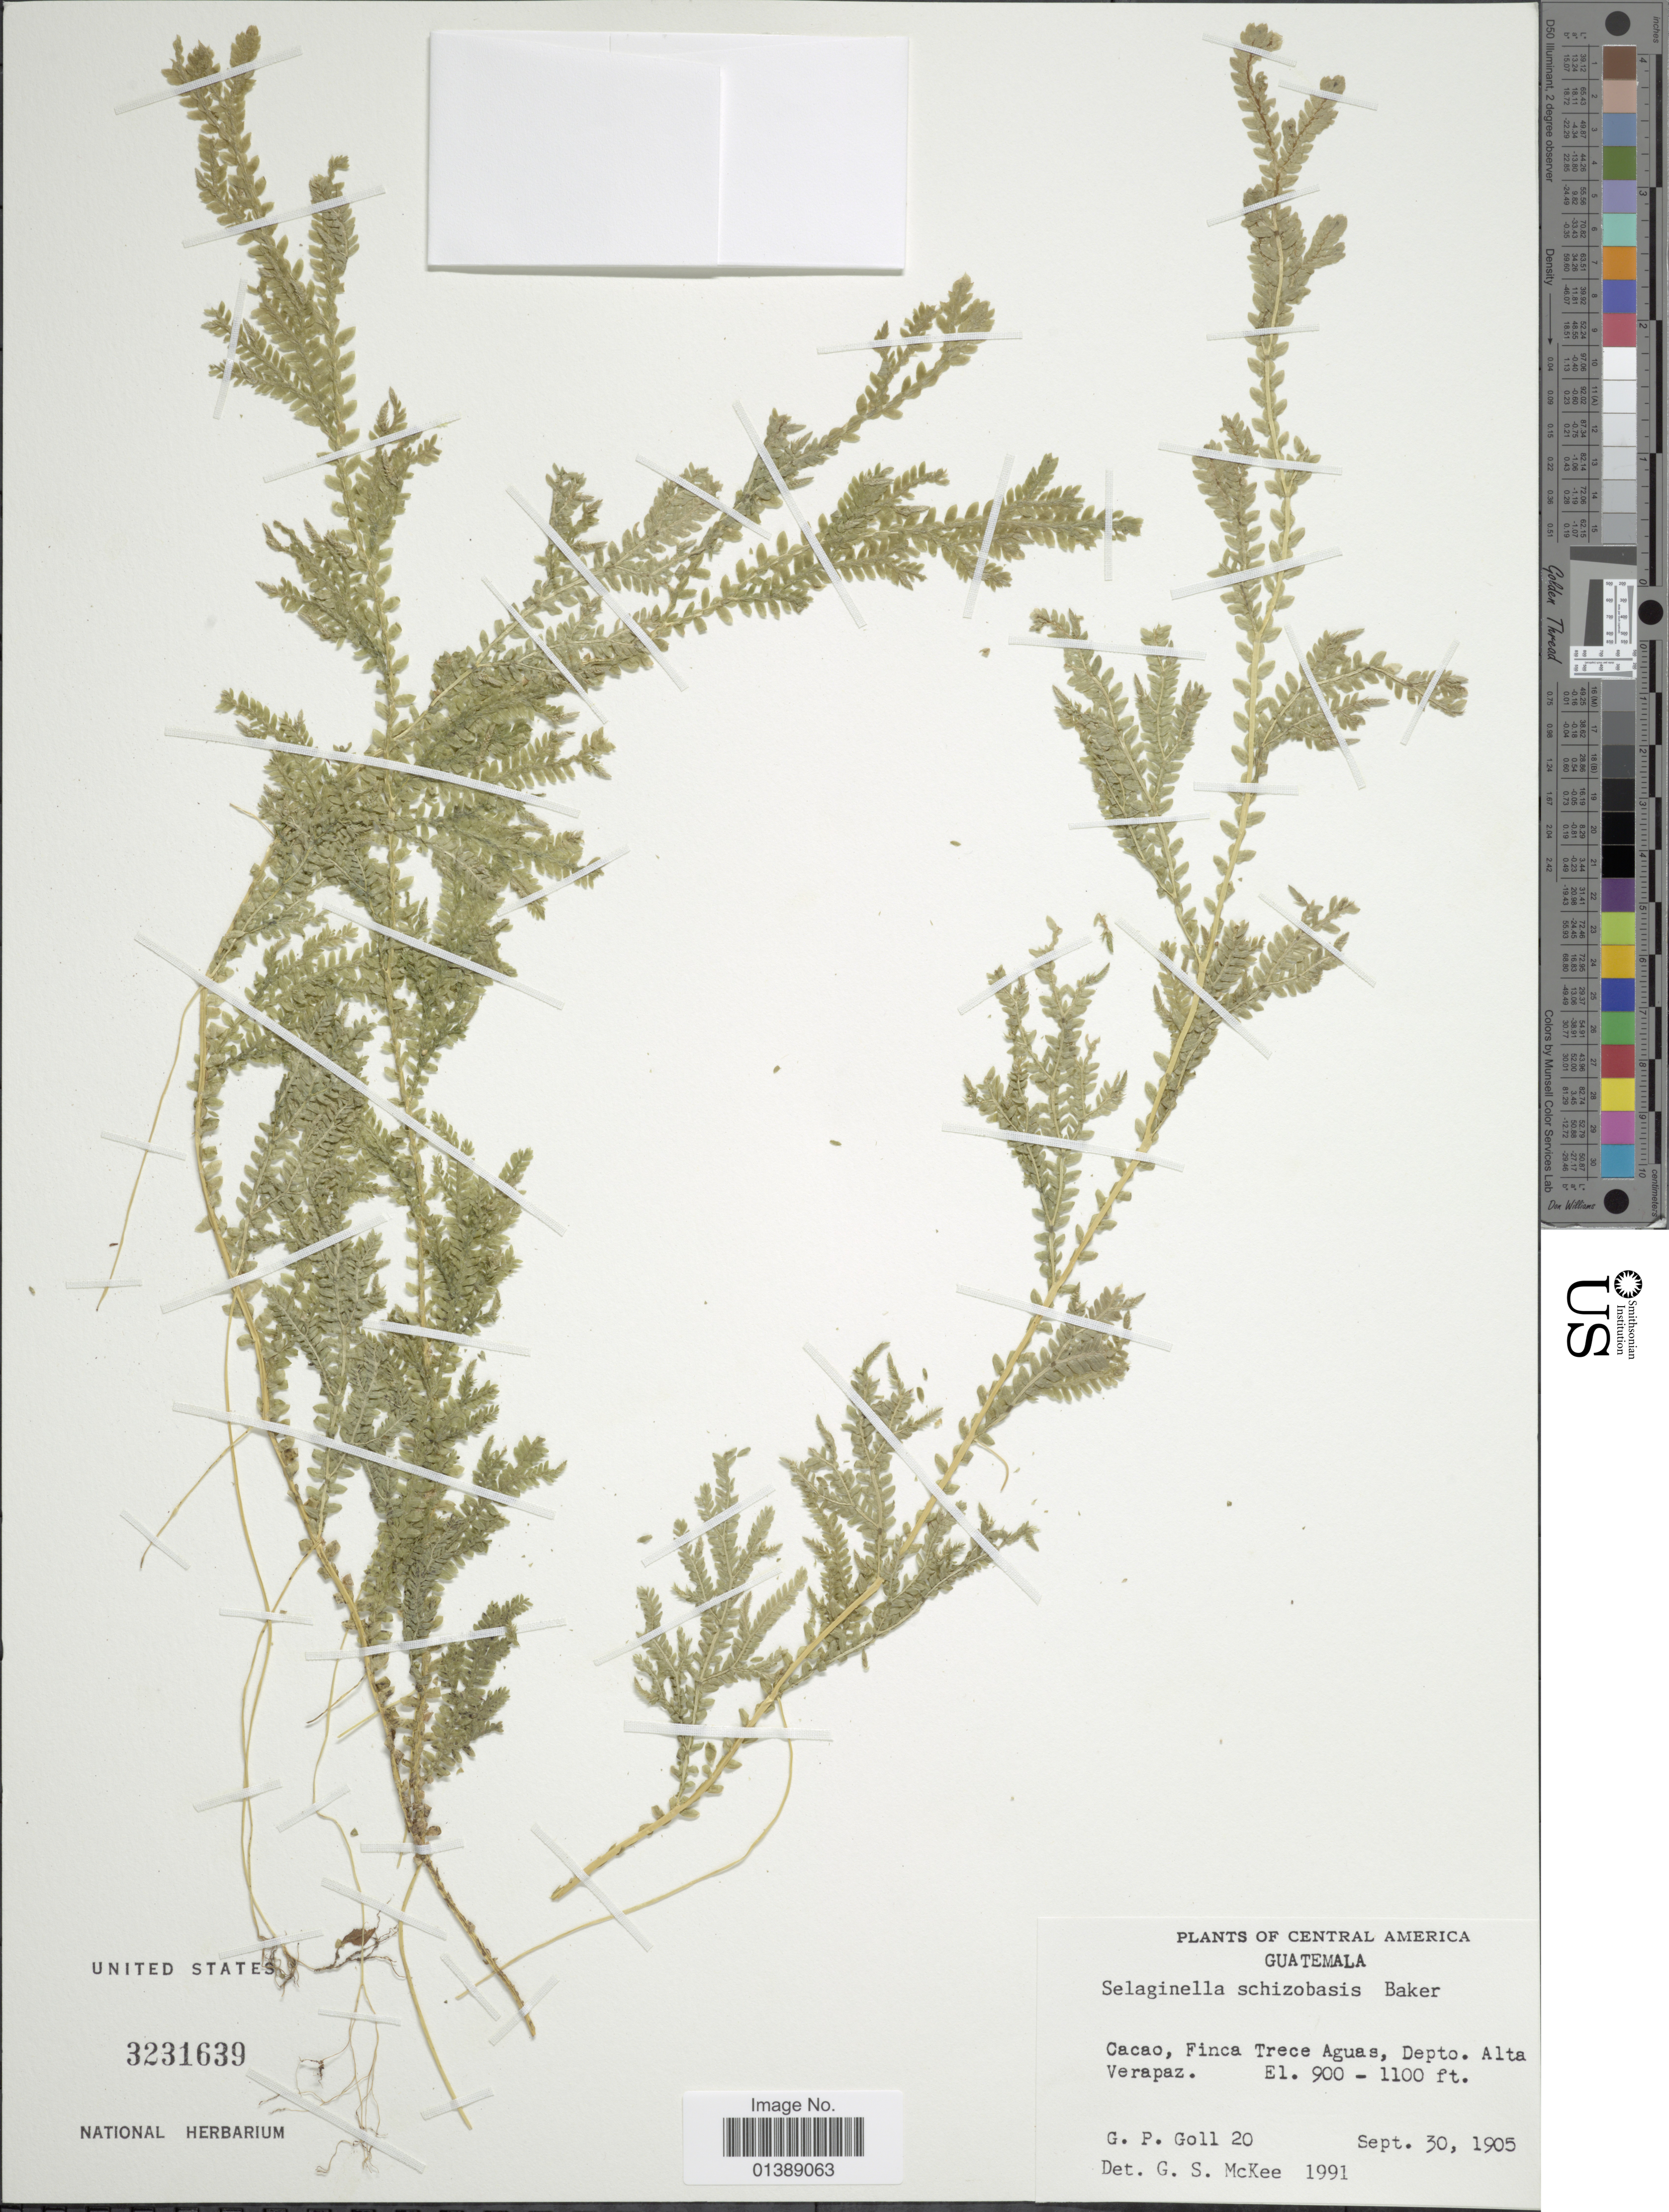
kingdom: Plantae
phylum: Tracheophyta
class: Lycopodiopsida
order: Selaginellales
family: Selaginellaceae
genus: Selaginella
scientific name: Selaginella schizobasis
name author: Baker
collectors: G. P. Goll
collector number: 20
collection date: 1905-09-30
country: Guatemala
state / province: Alta Verapaz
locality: Central America, Cacao, Finca Trece Aguas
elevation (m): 274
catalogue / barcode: US 3231639